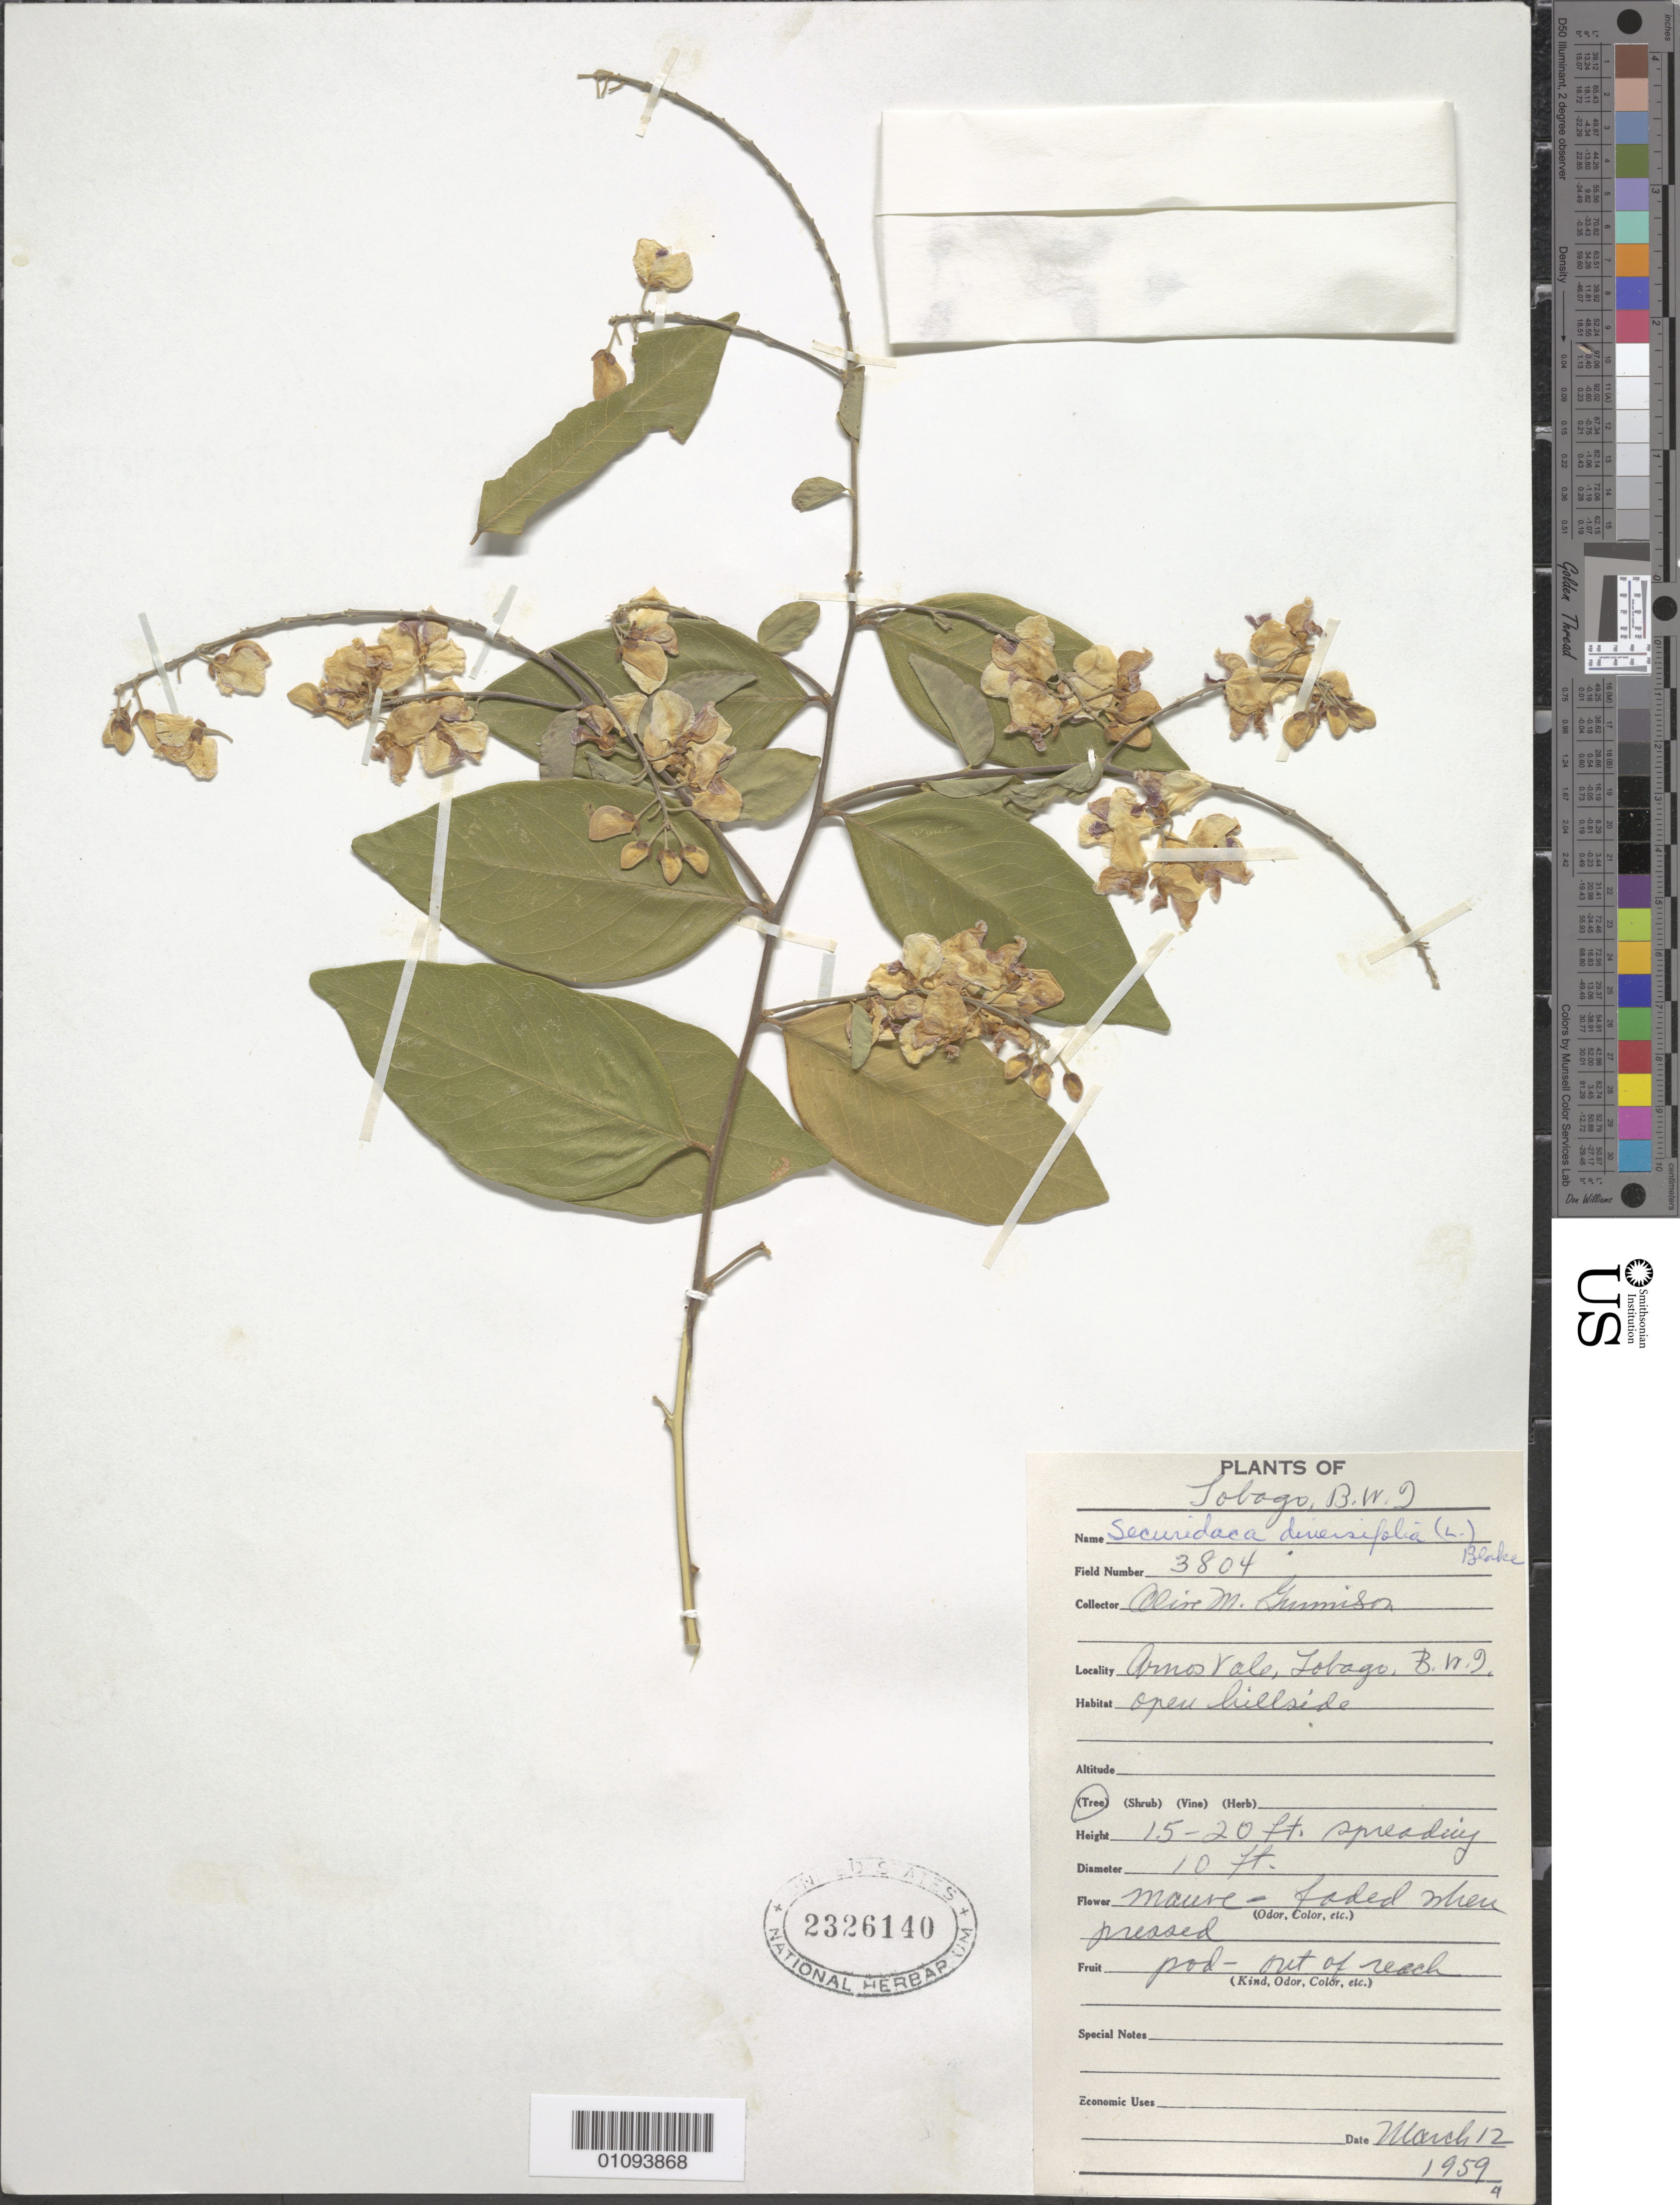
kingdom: Plantae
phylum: Tracheophyta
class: Magnoliopsida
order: Fabales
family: Polygalaceae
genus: Securidaca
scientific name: Securidaca diversifolia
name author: (L.) S.F. Blake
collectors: Gunnison, O. M.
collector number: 3804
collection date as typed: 12 Mar 1959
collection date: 1959-03-12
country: Trinidad and Tobago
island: Tobago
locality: Armos Vale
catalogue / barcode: US 2326140